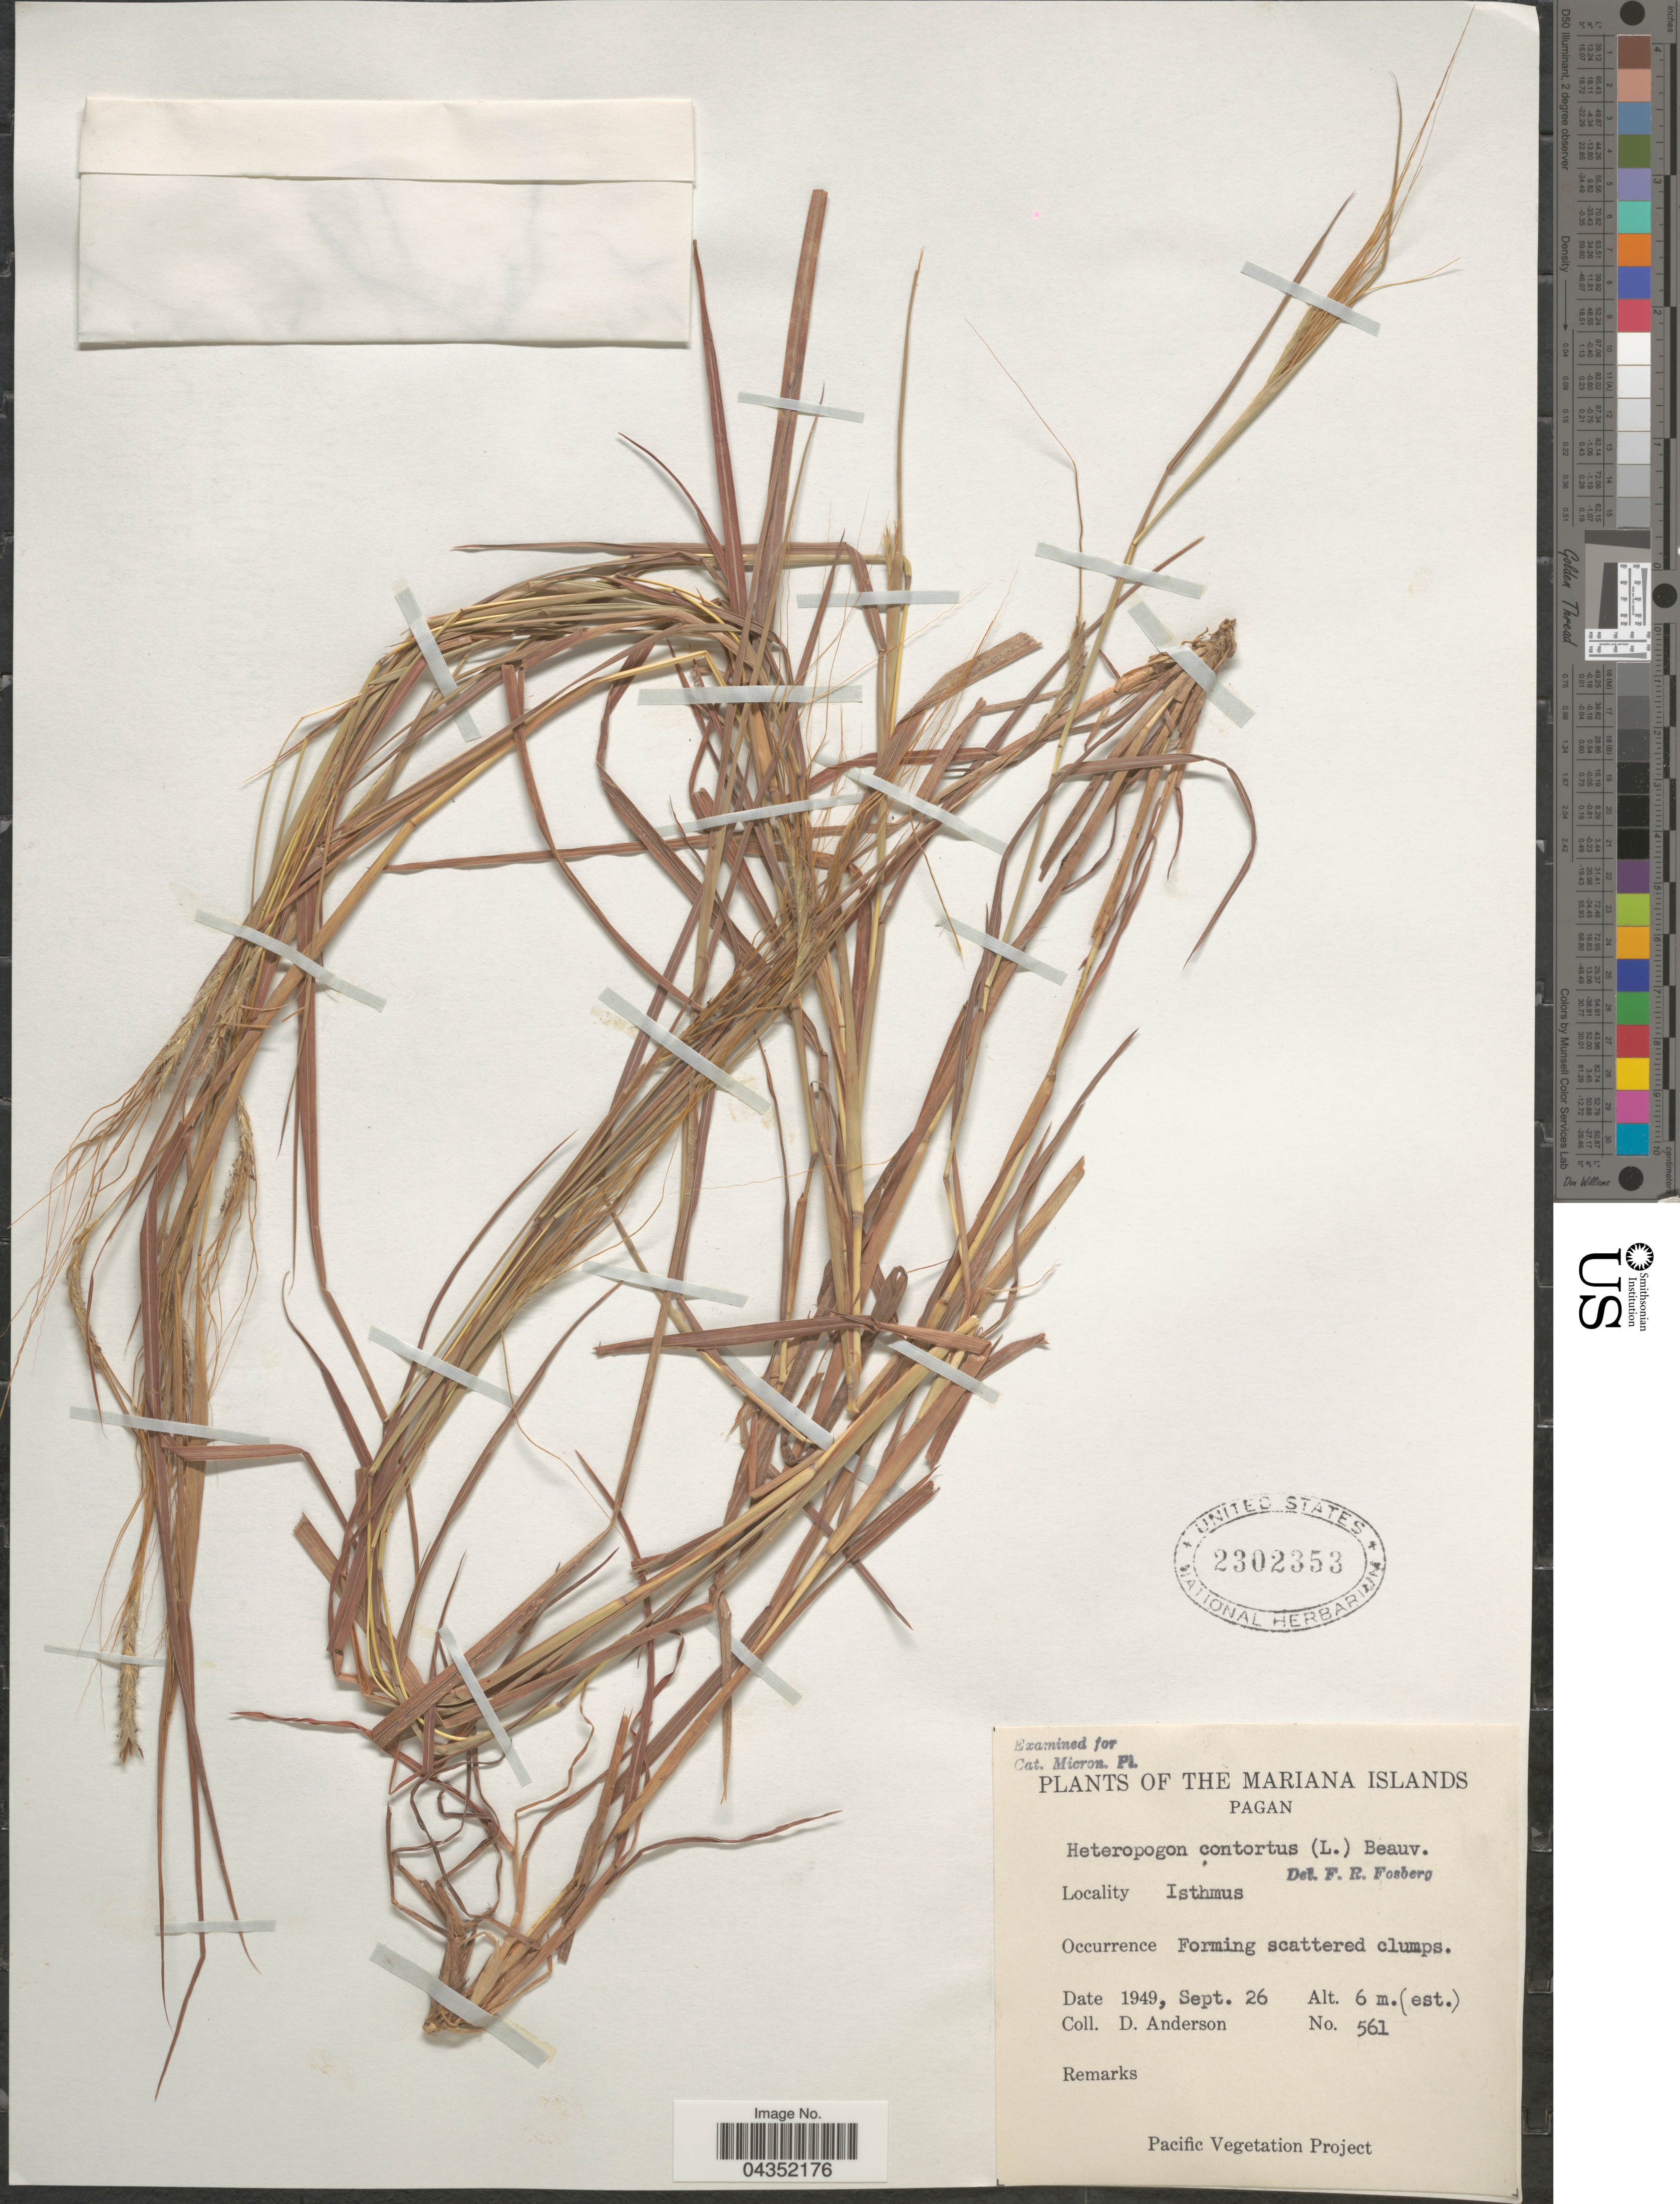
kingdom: Plantae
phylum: Tracheophyta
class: Liliopsida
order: Poales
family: Poaceae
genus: Heteropogon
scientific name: Heteropogon contortus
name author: (L.) P. Beauv. ex Roem. & Schult.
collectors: D. Anderson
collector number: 561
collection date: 1949-09-26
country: Northern Mariana Islands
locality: The Mariana Islands. Pagan. Isthmus.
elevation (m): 6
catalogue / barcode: US 2302353